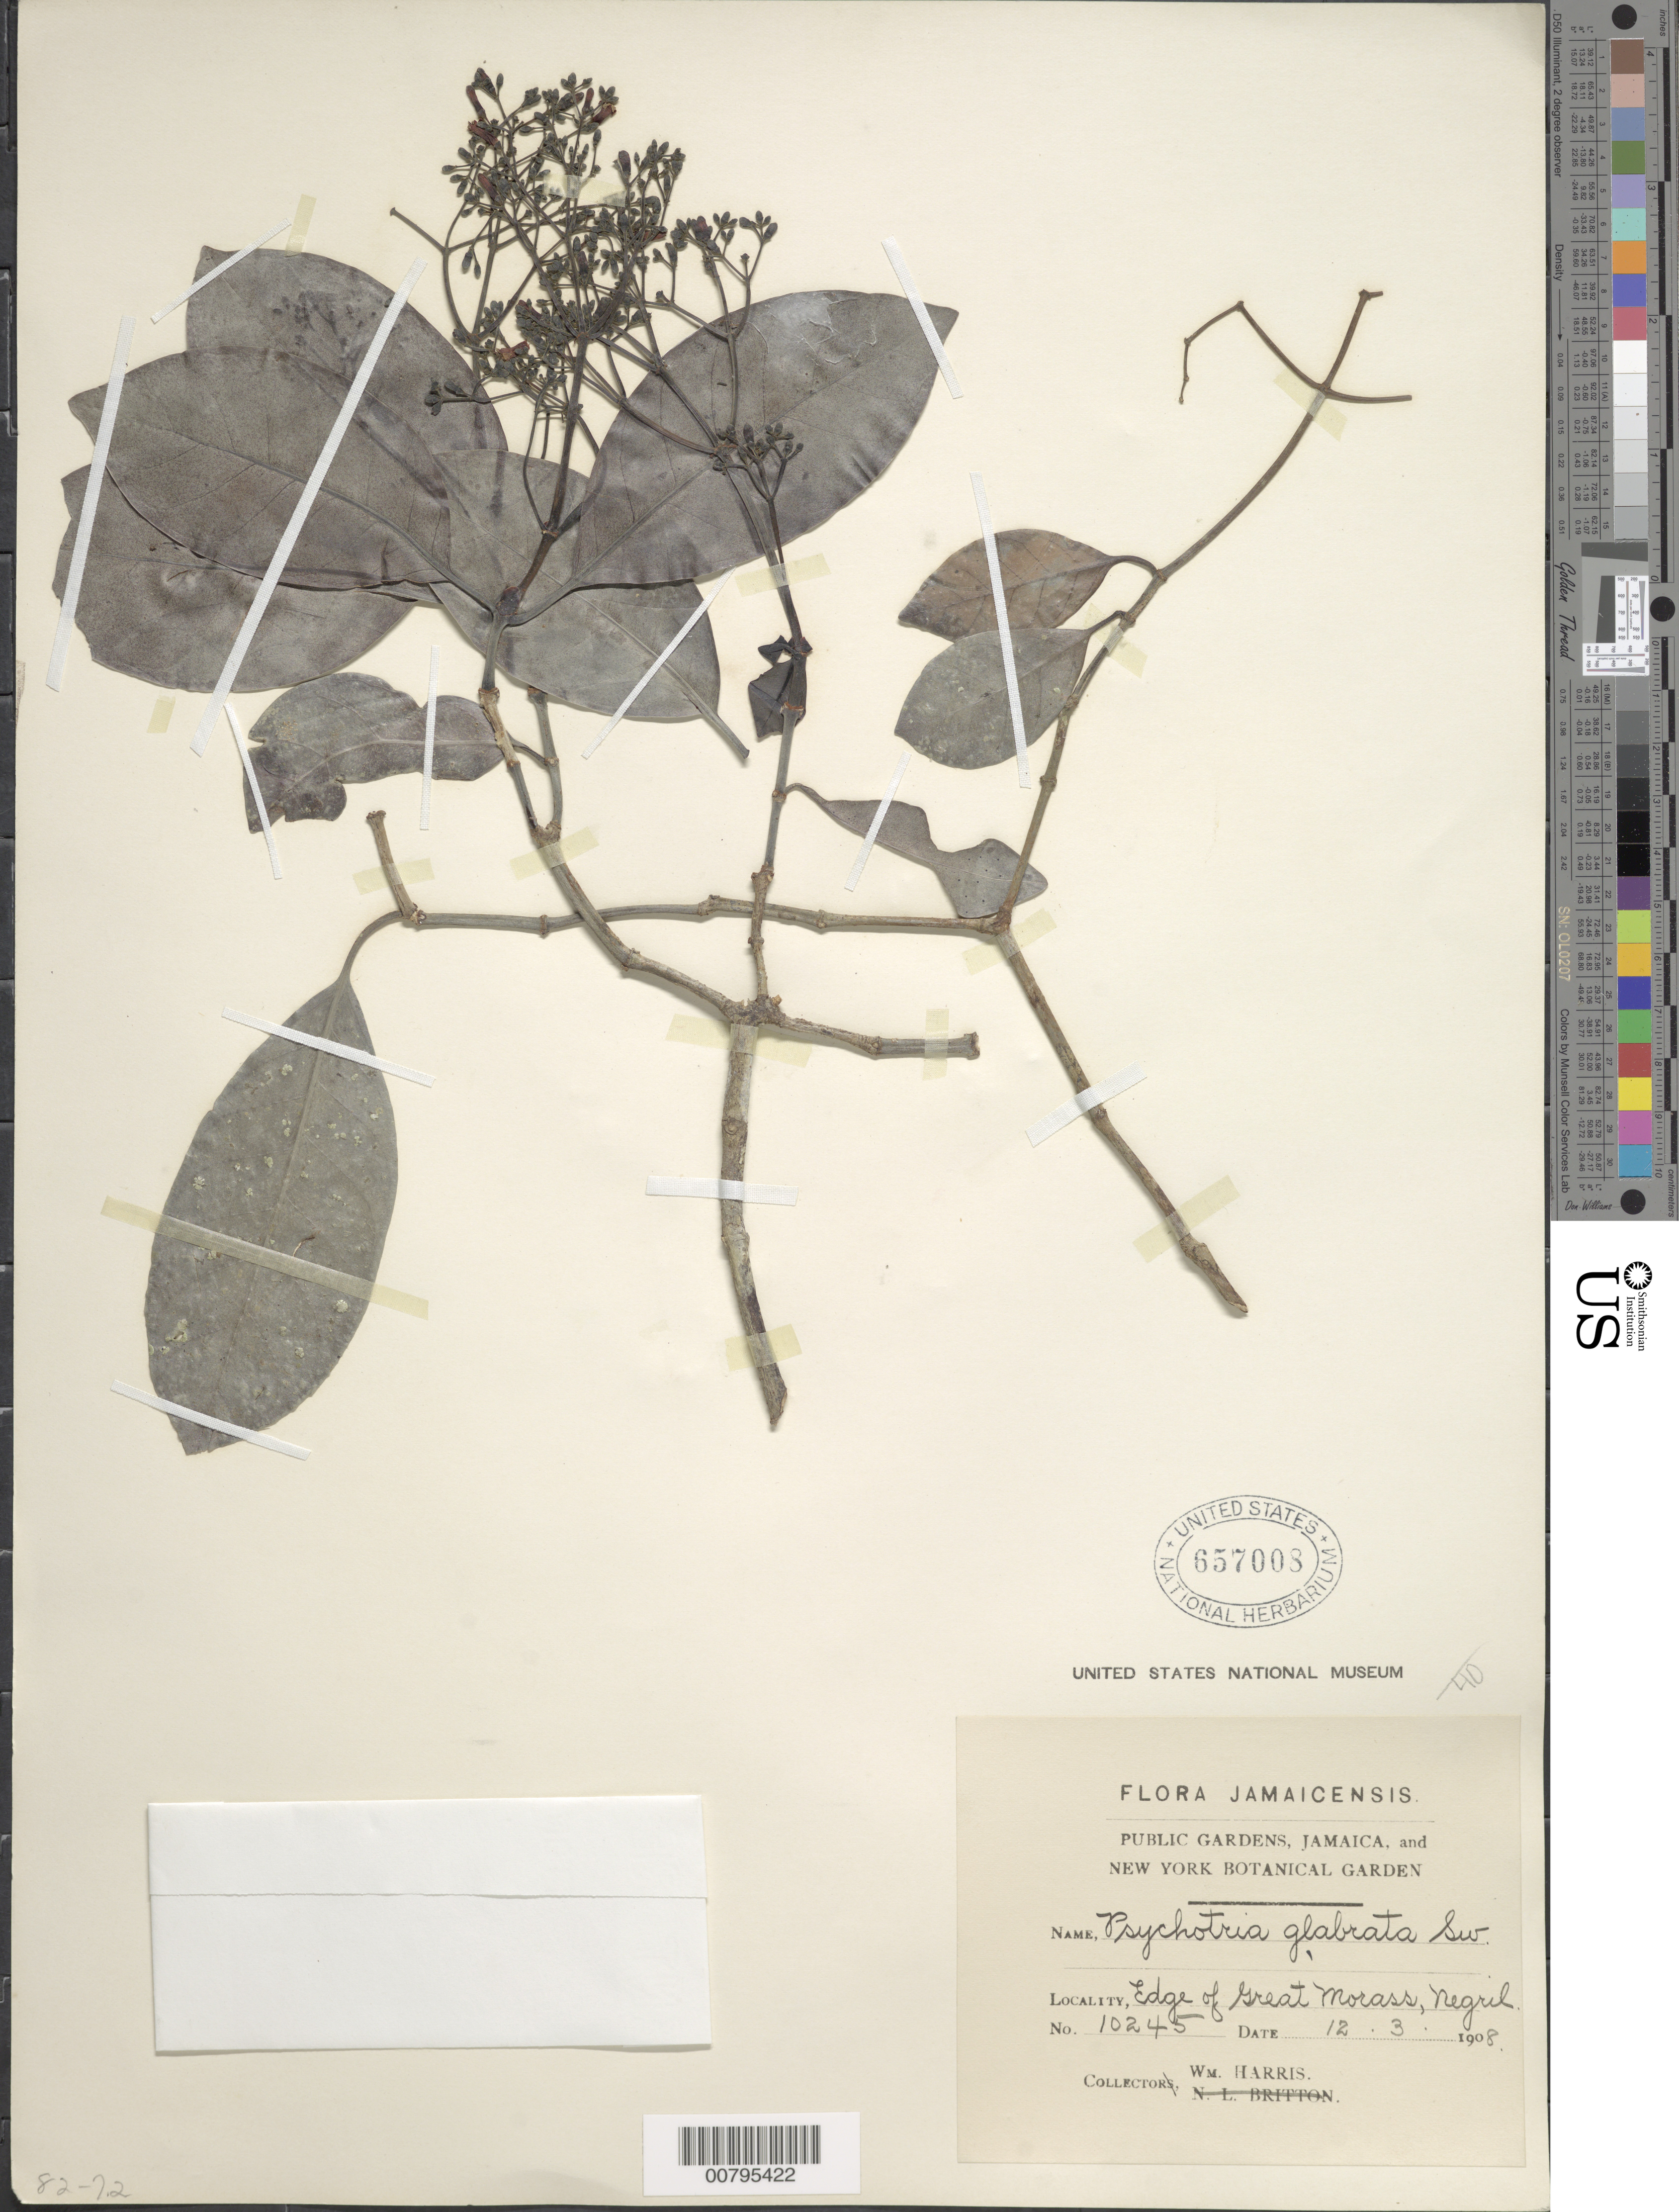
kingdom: Plantae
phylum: Tracheophyta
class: Magnoliopsida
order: Gentianales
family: Rubiaceae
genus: Psychotria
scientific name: Psychotria glabrata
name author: Sw.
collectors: W. H. Harris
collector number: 10245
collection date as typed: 12 Mar 1908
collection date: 1908-03-12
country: Jamaica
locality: Edge of Great Morass, Negril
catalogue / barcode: US 657008